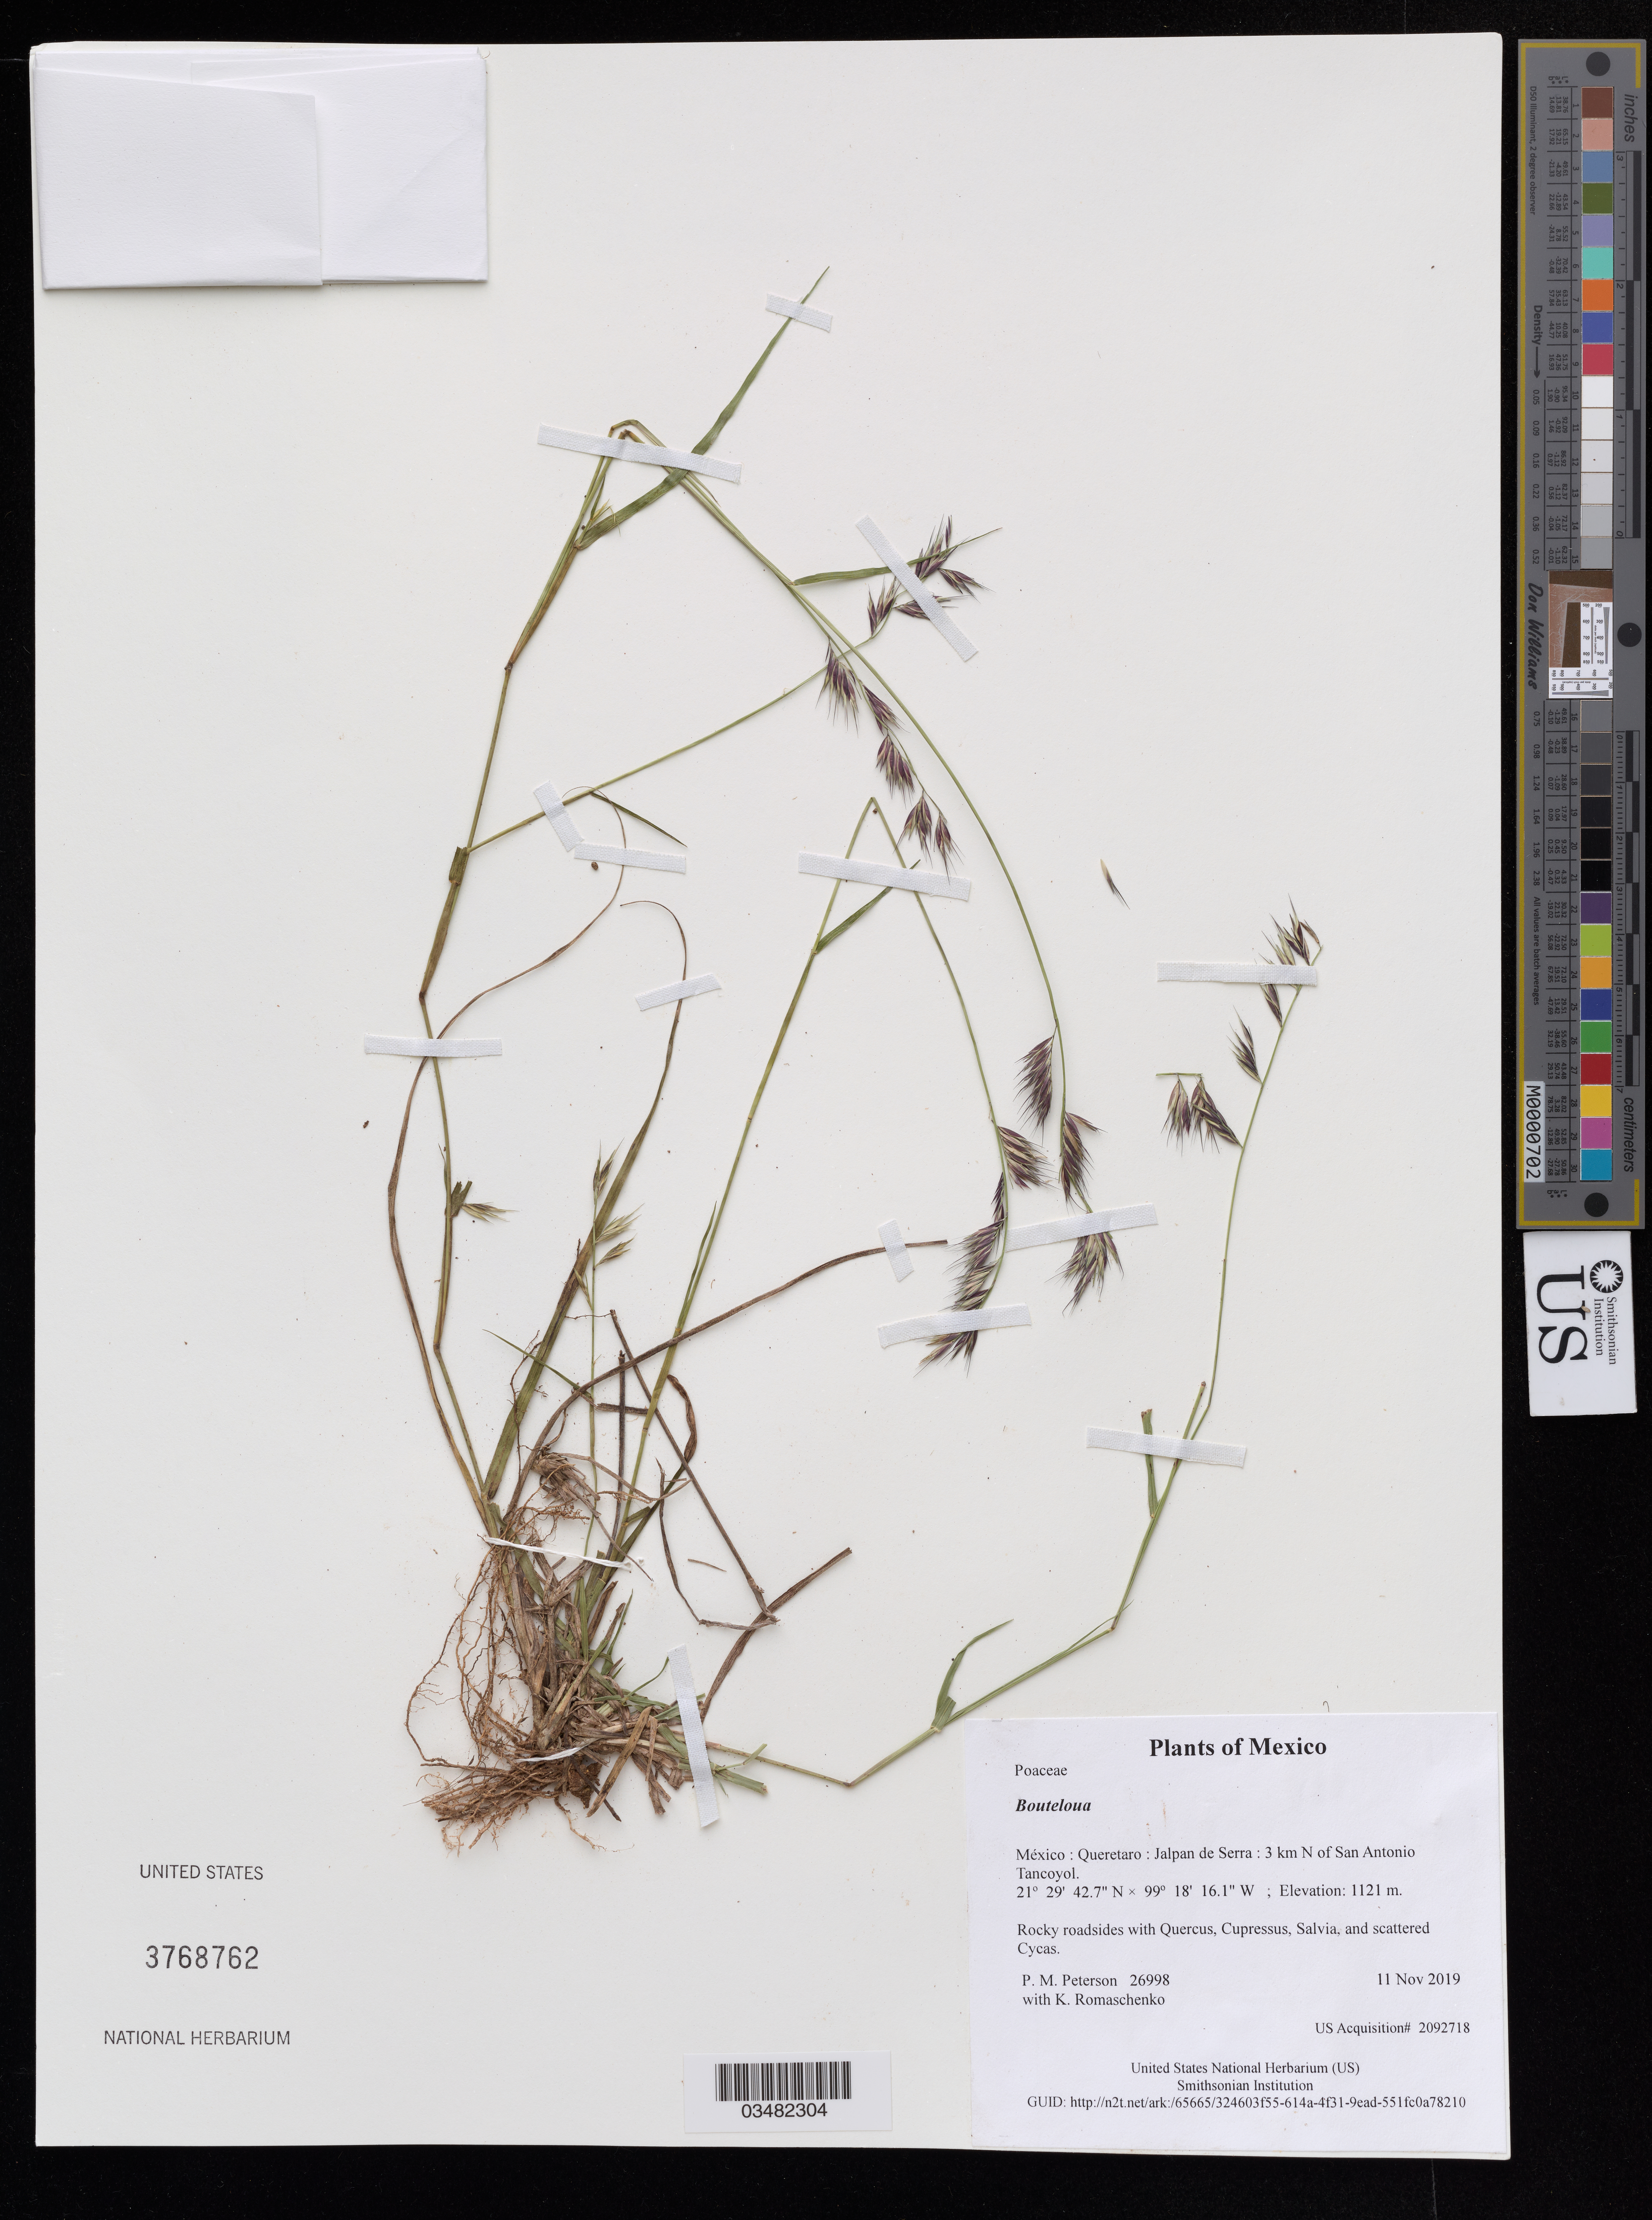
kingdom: Plantae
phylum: Tracheophyta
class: Liliopsida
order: Poales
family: Poaceae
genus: Bouteloua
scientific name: Bouteloua sp.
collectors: P. M. Peterson & K. Romaschenko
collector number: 26998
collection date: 2019-11-11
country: México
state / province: Queretaro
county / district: Jalpan de Serra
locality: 3 km N of San Antonio Tancoyol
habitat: Rocky roadsides with Quercus, Cupressus, Salvia, and scattered Cycas.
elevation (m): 1121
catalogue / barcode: US 3768762